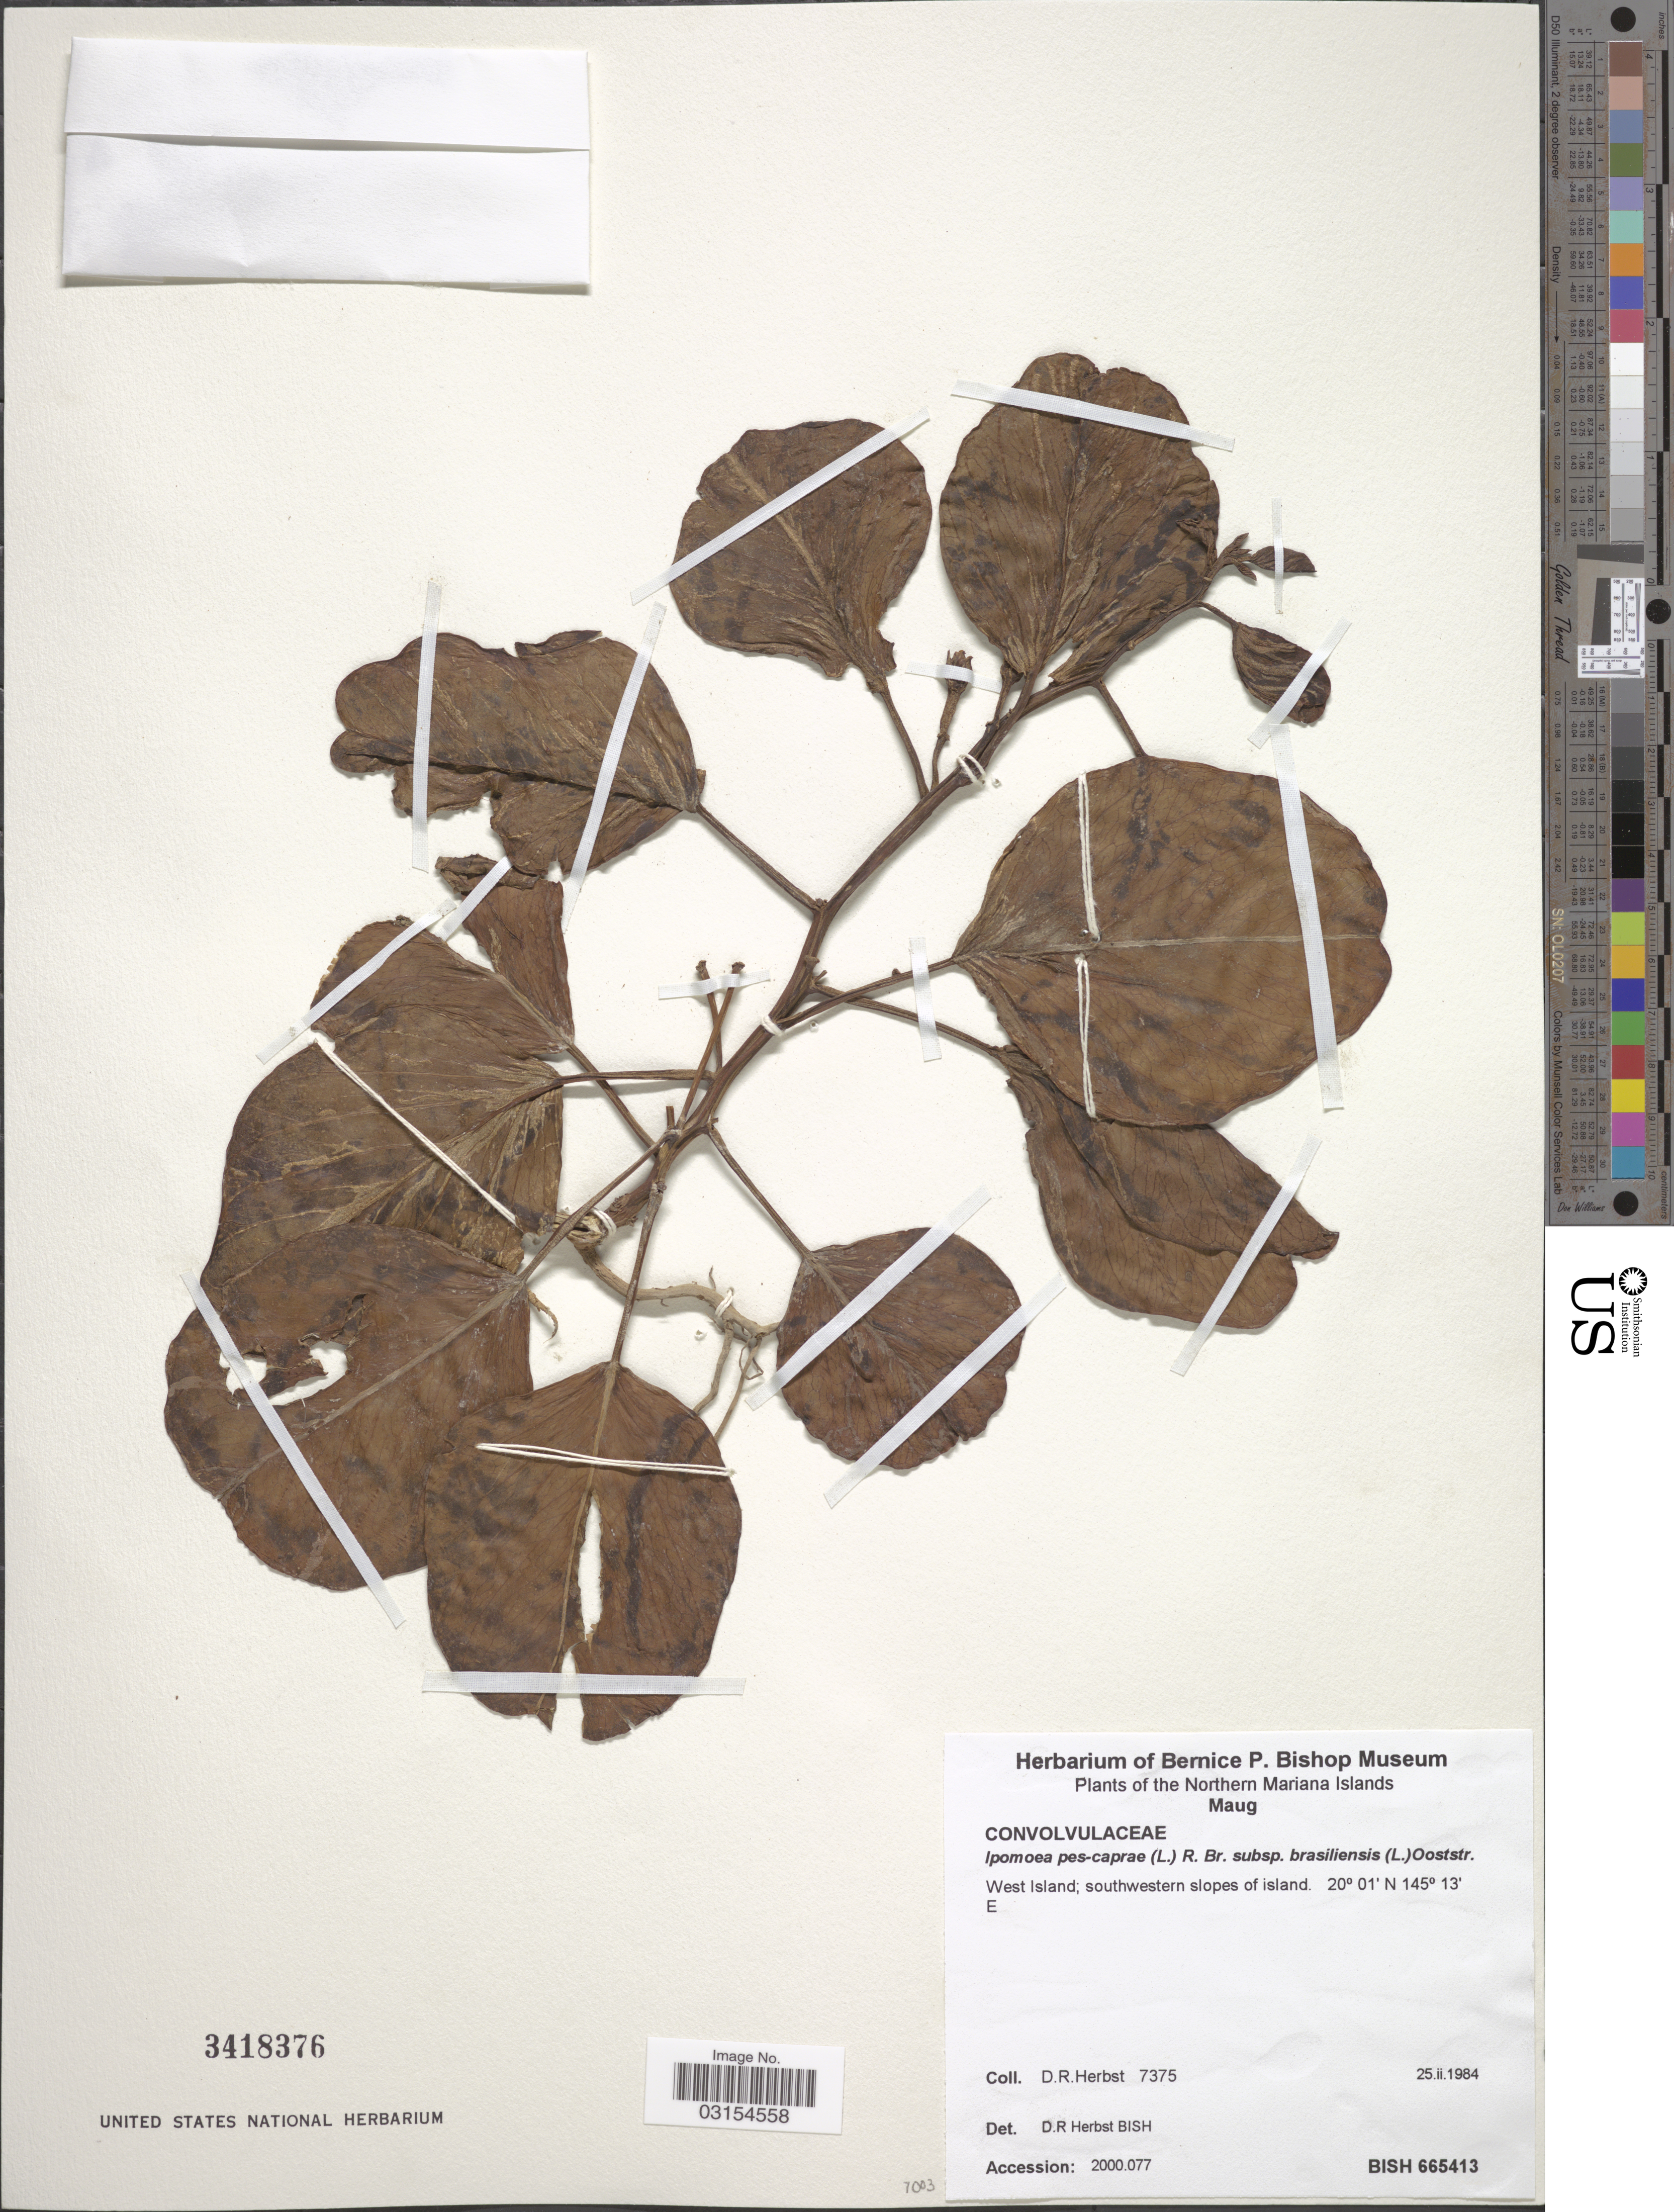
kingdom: Plantae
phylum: Tracheophyta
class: Magnoliopsida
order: Solanales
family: Convolvulaceae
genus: Ipomoea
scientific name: Ipomoea pes-caprae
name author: (L.) R. Br.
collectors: D. R. Herbst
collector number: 7375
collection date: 1984-02-25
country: Northern Mariana Islands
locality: Maug. West Island; southwestern slopes of island.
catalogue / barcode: US 3418376